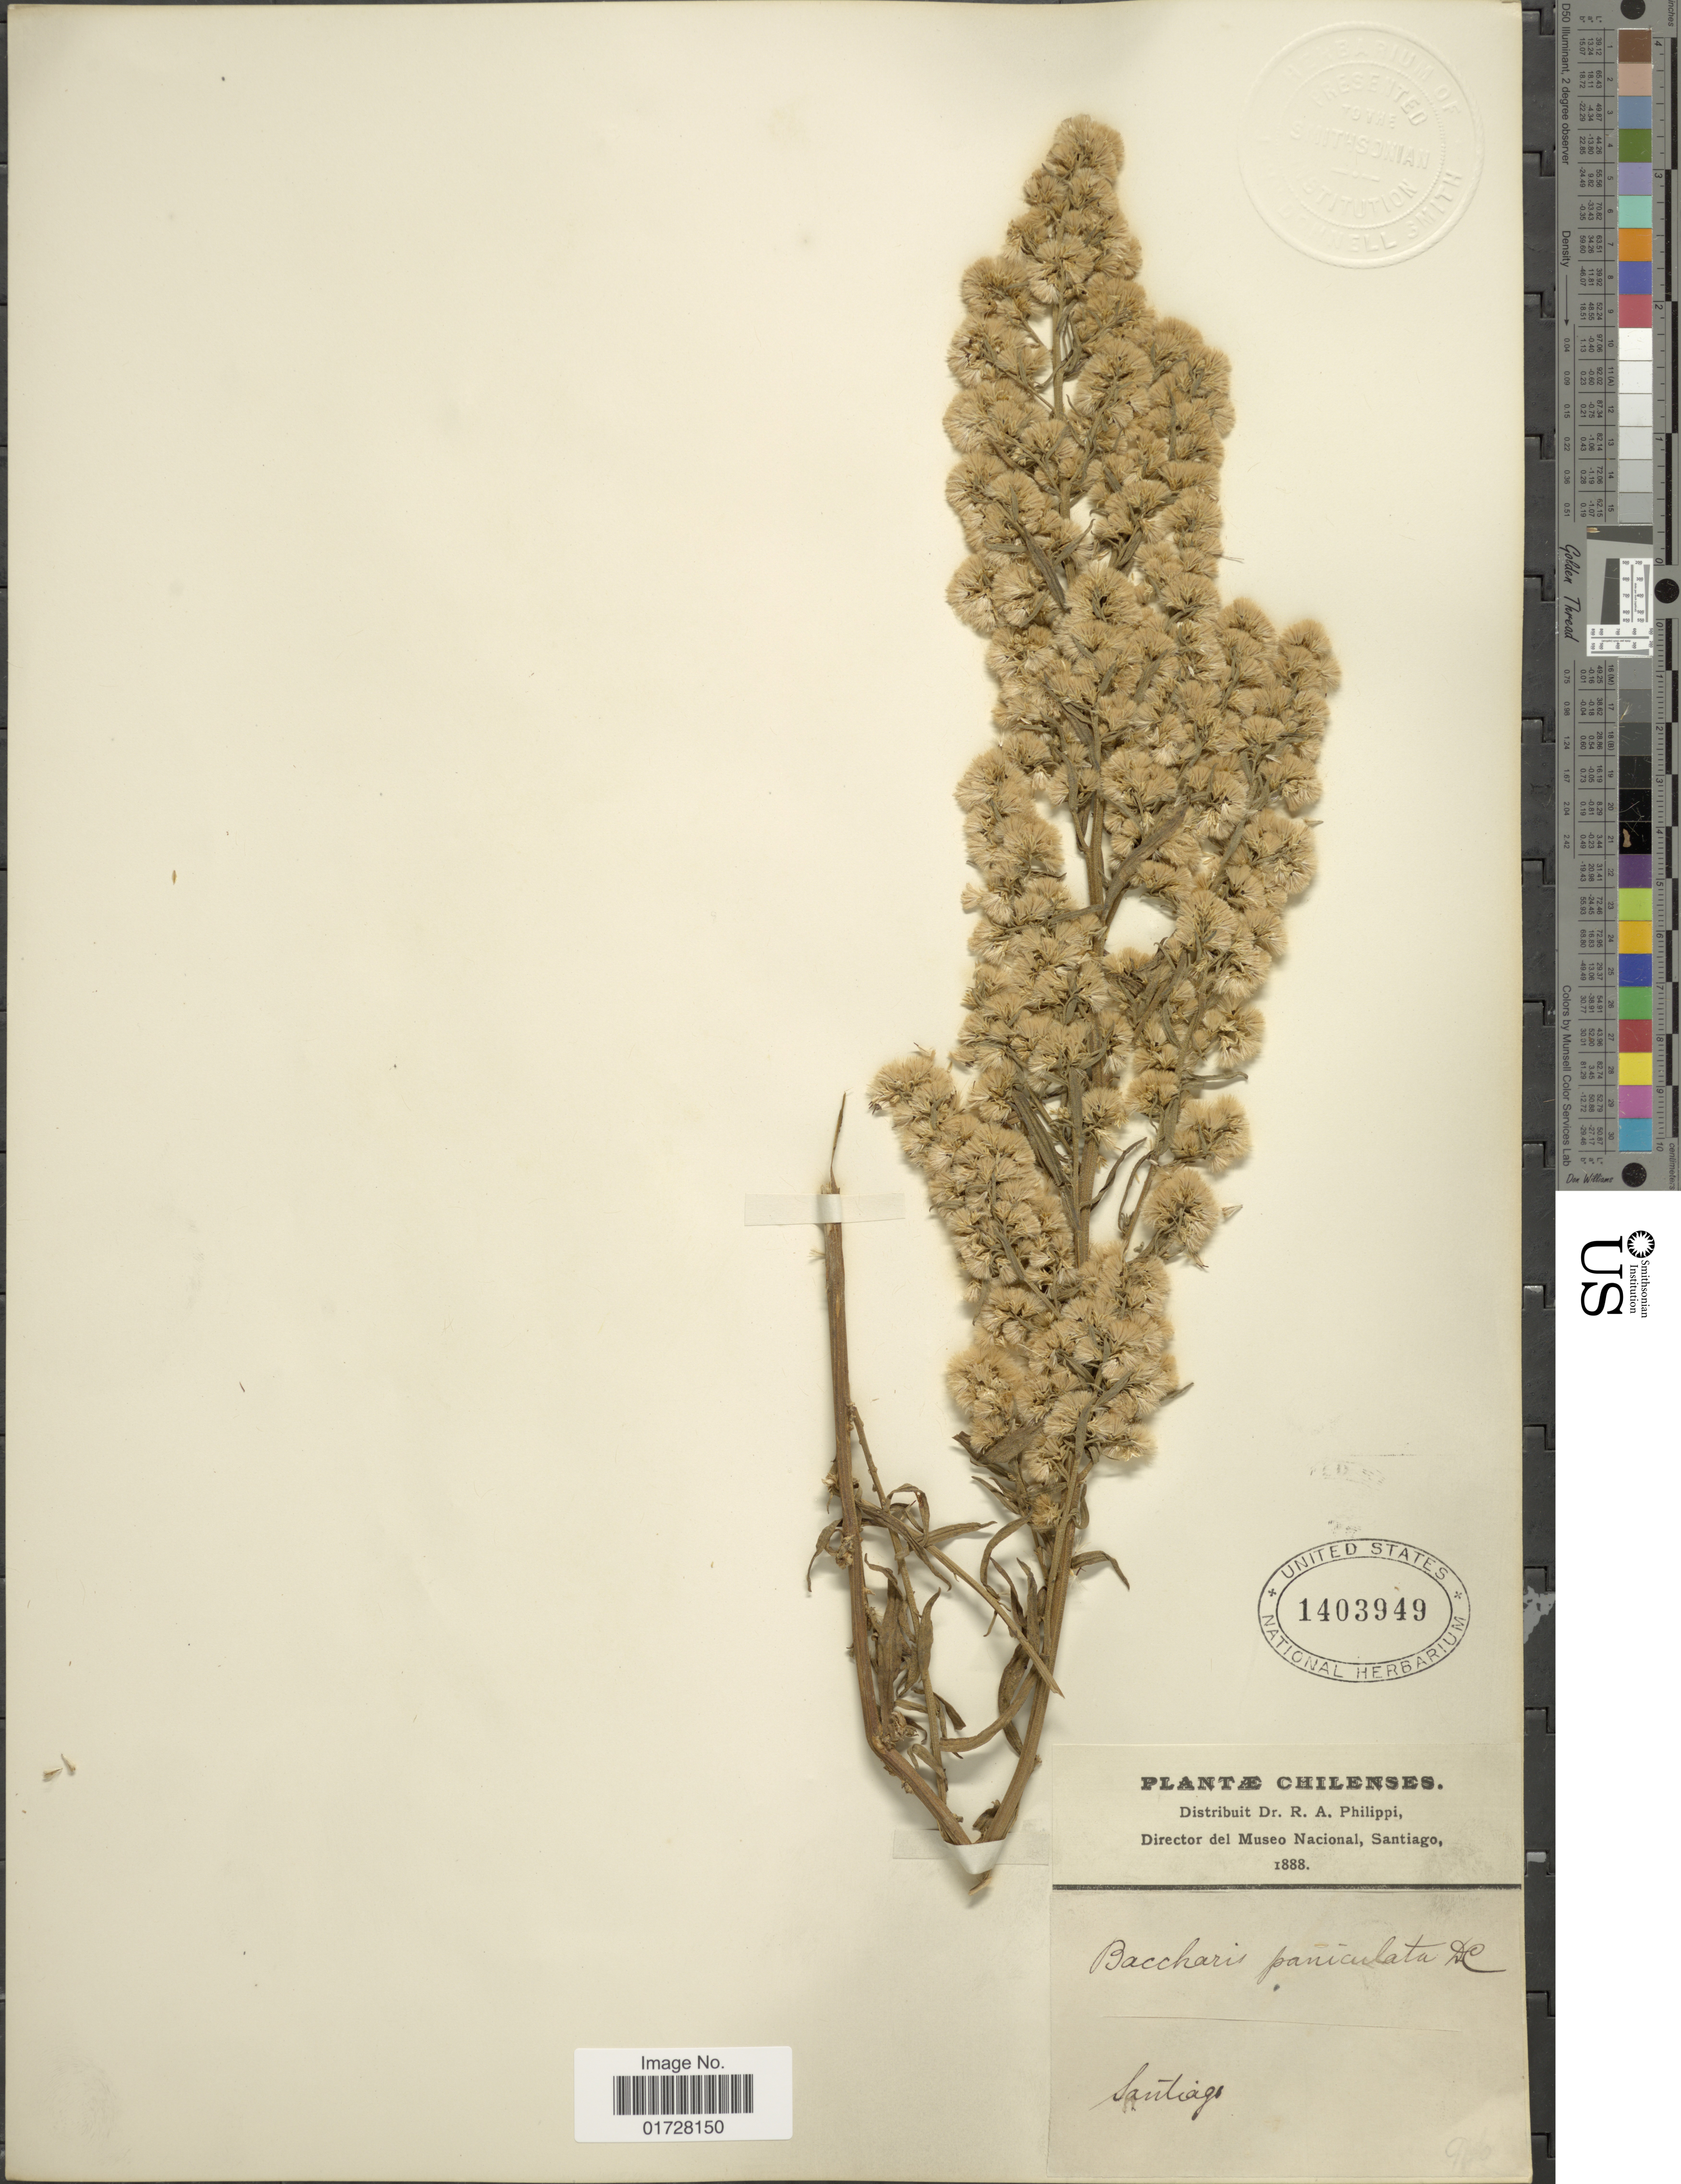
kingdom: Plantae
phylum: Tracheophyta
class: Magnoliopsida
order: Asterales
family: Asteraceae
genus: Baccharis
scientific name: Baccharis paniculata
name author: DC.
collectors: R. A. Philippi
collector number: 906?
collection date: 1888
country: Chile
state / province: Región Metropolitana (RM)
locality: Santiago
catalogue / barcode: US 1403949